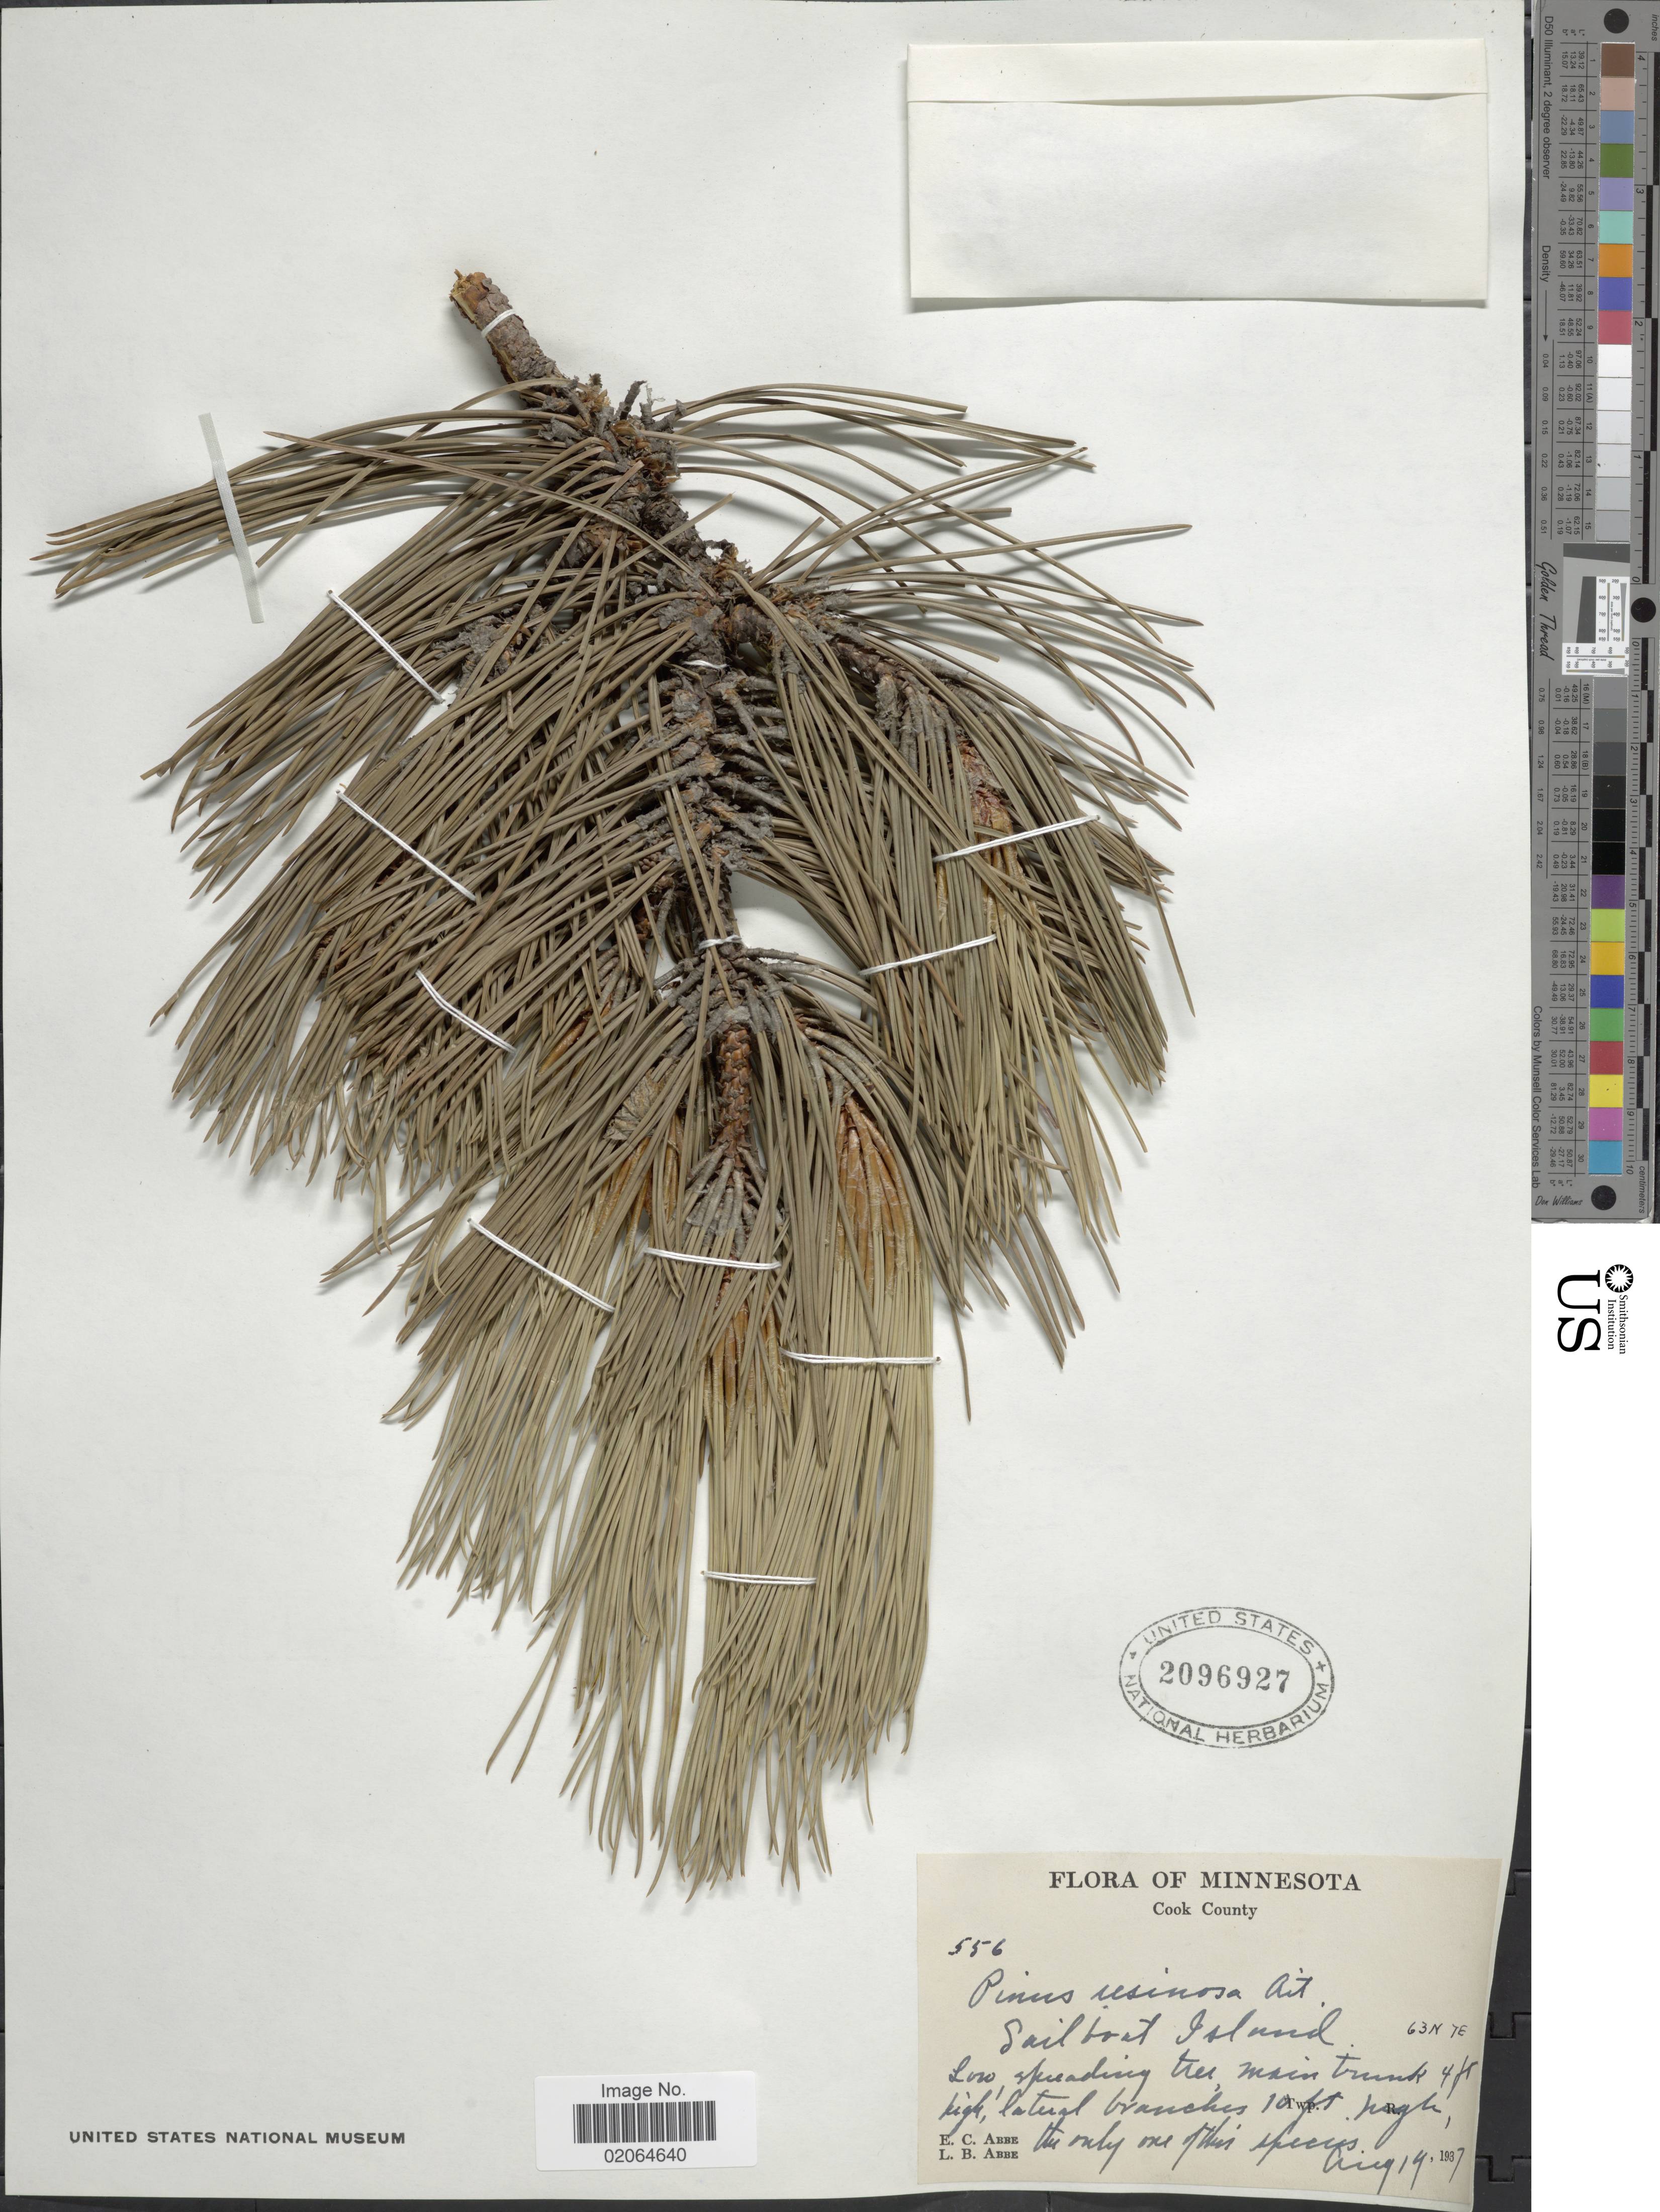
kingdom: Plantae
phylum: Tracheophyta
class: Pinopsida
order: Pinales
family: Pinaceae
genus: Pinus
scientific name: Pinus resinosa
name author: Aiton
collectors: E. C. Abbe & L. B. Abbe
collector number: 556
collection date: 1937-08-19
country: United States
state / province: Minnesota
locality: Cook County.Sailboat Island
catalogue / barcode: US 2096927